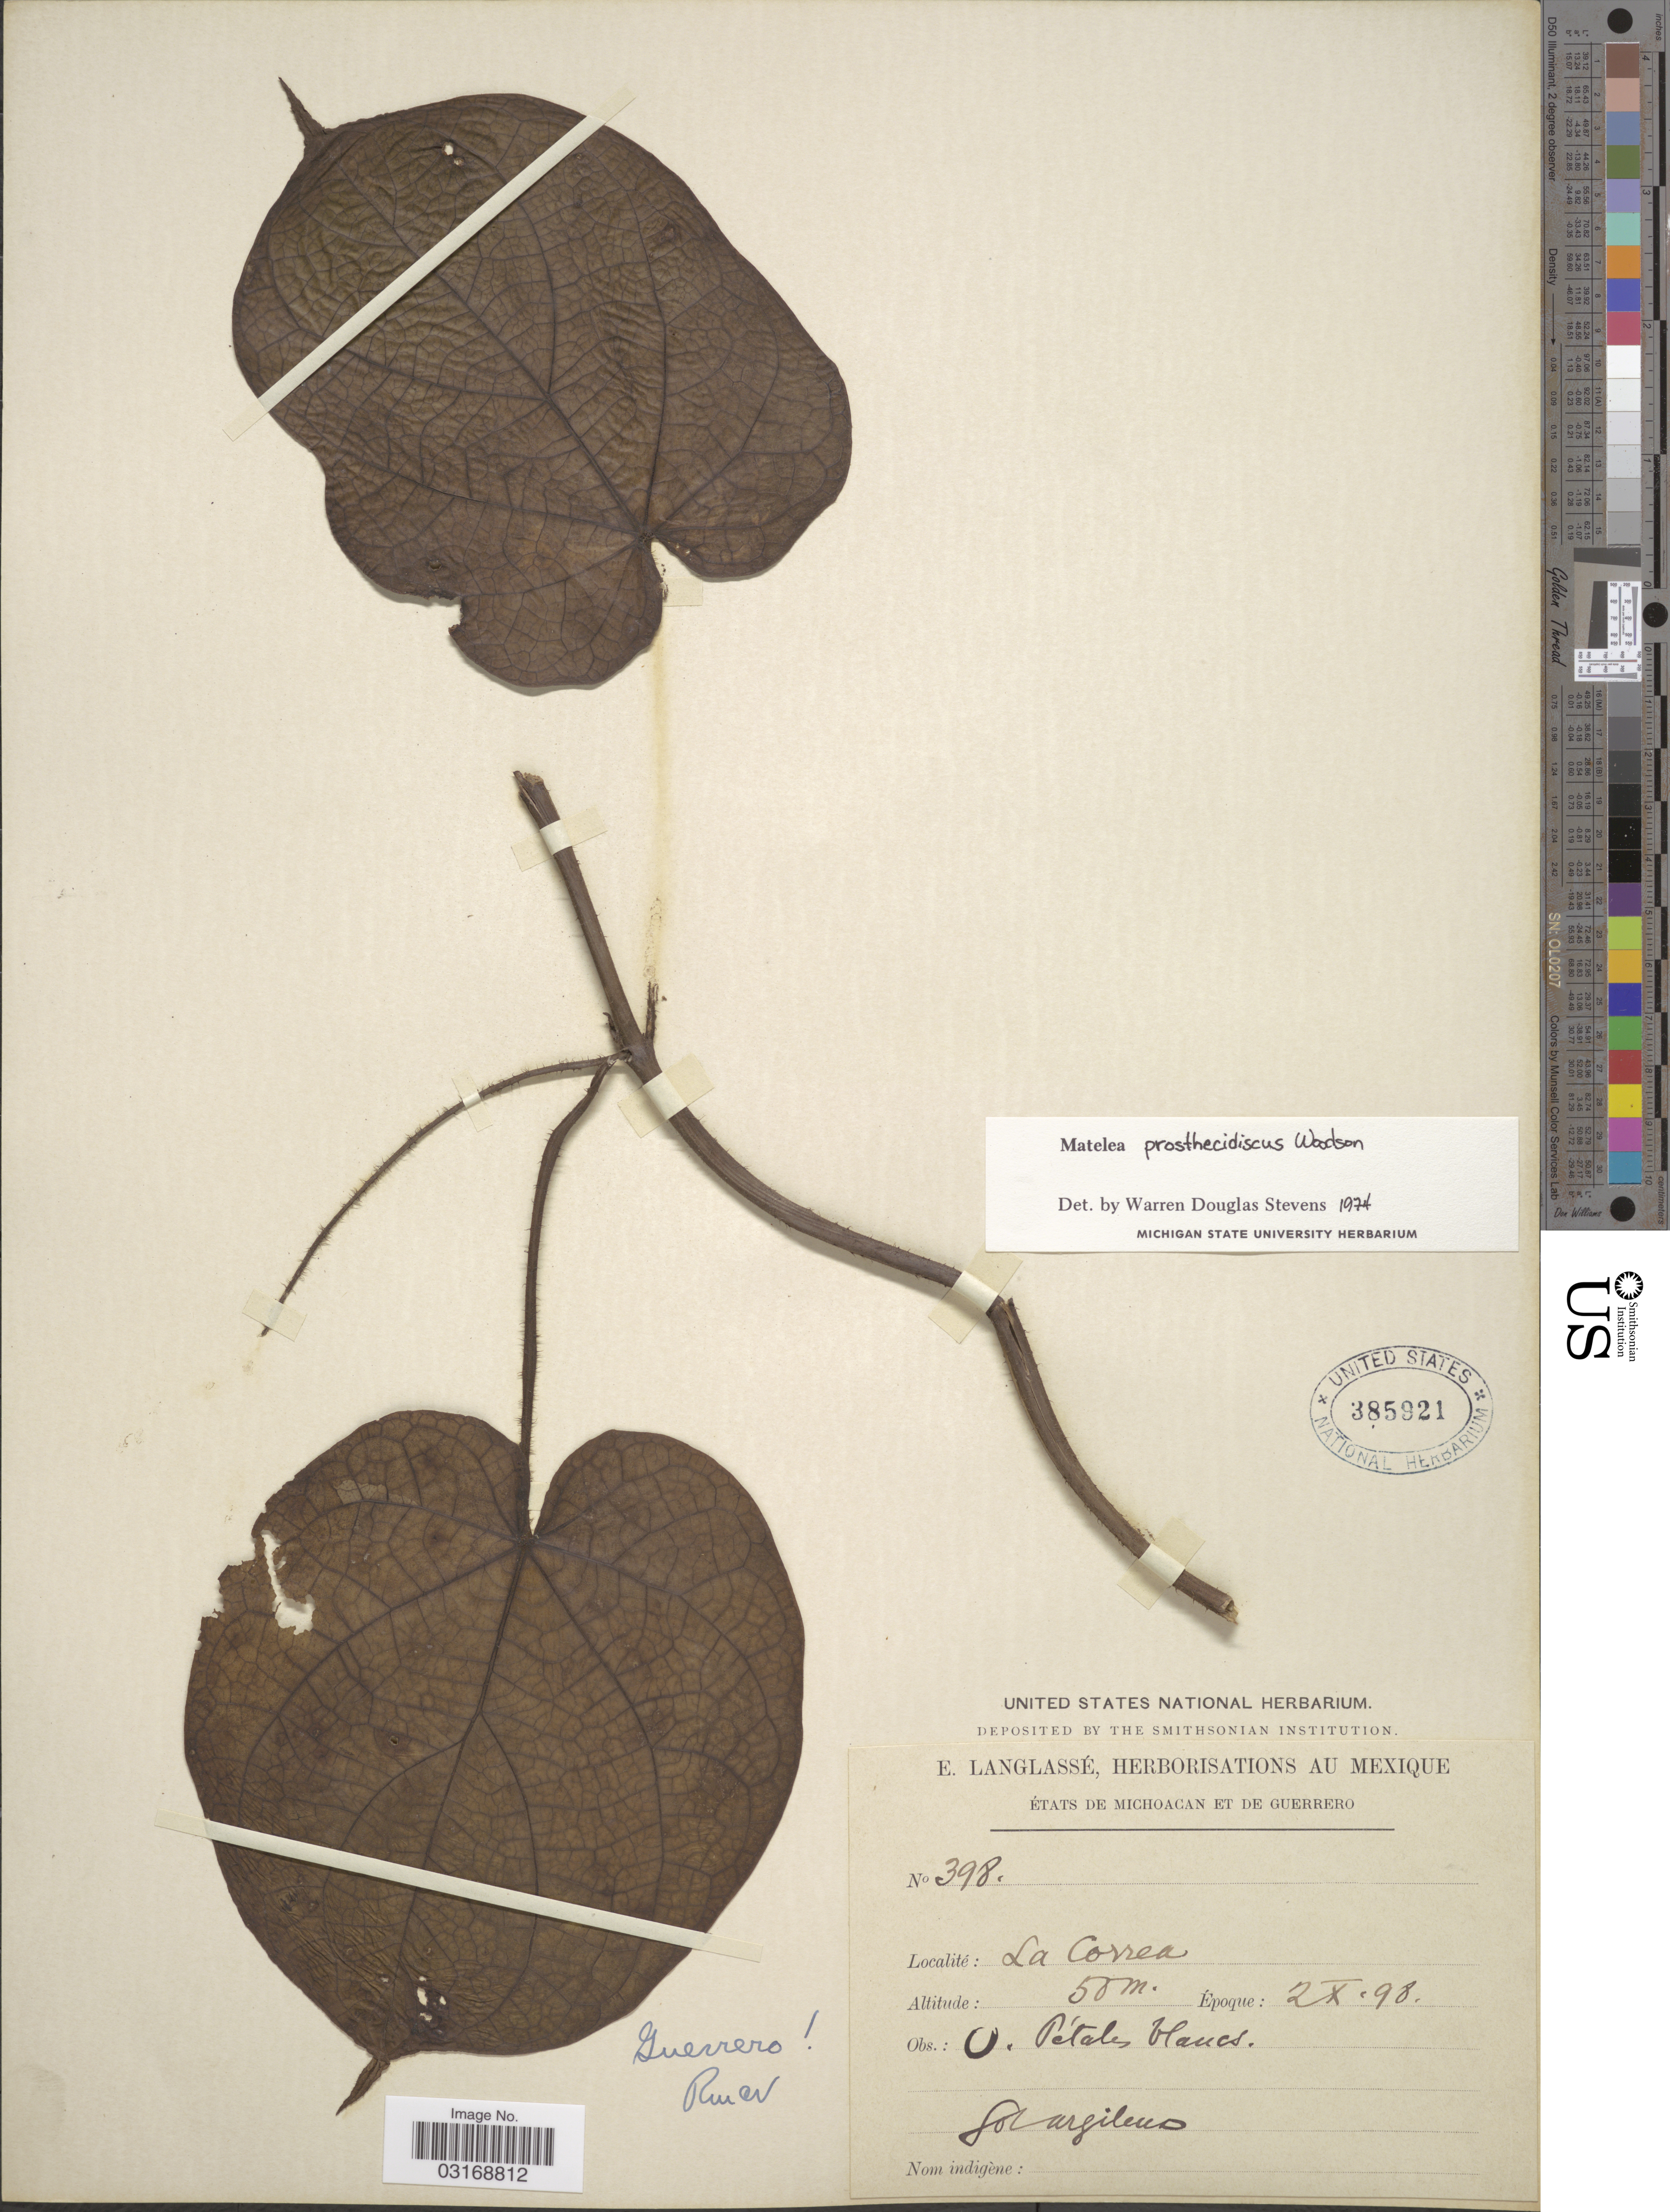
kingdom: Plantae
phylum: Tracheophyta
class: Magnoliopsida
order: Gentianales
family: Apocynaceae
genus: Matelea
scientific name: Matelea prosthecidiscus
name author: Woodson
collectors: E. Langlassé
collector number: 398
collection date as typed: Transcribed d/m/y: 2/10/98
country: Mexico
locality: États de Michoacan et de Guerrero. La Correa.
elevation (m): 50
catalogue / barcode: US 385921